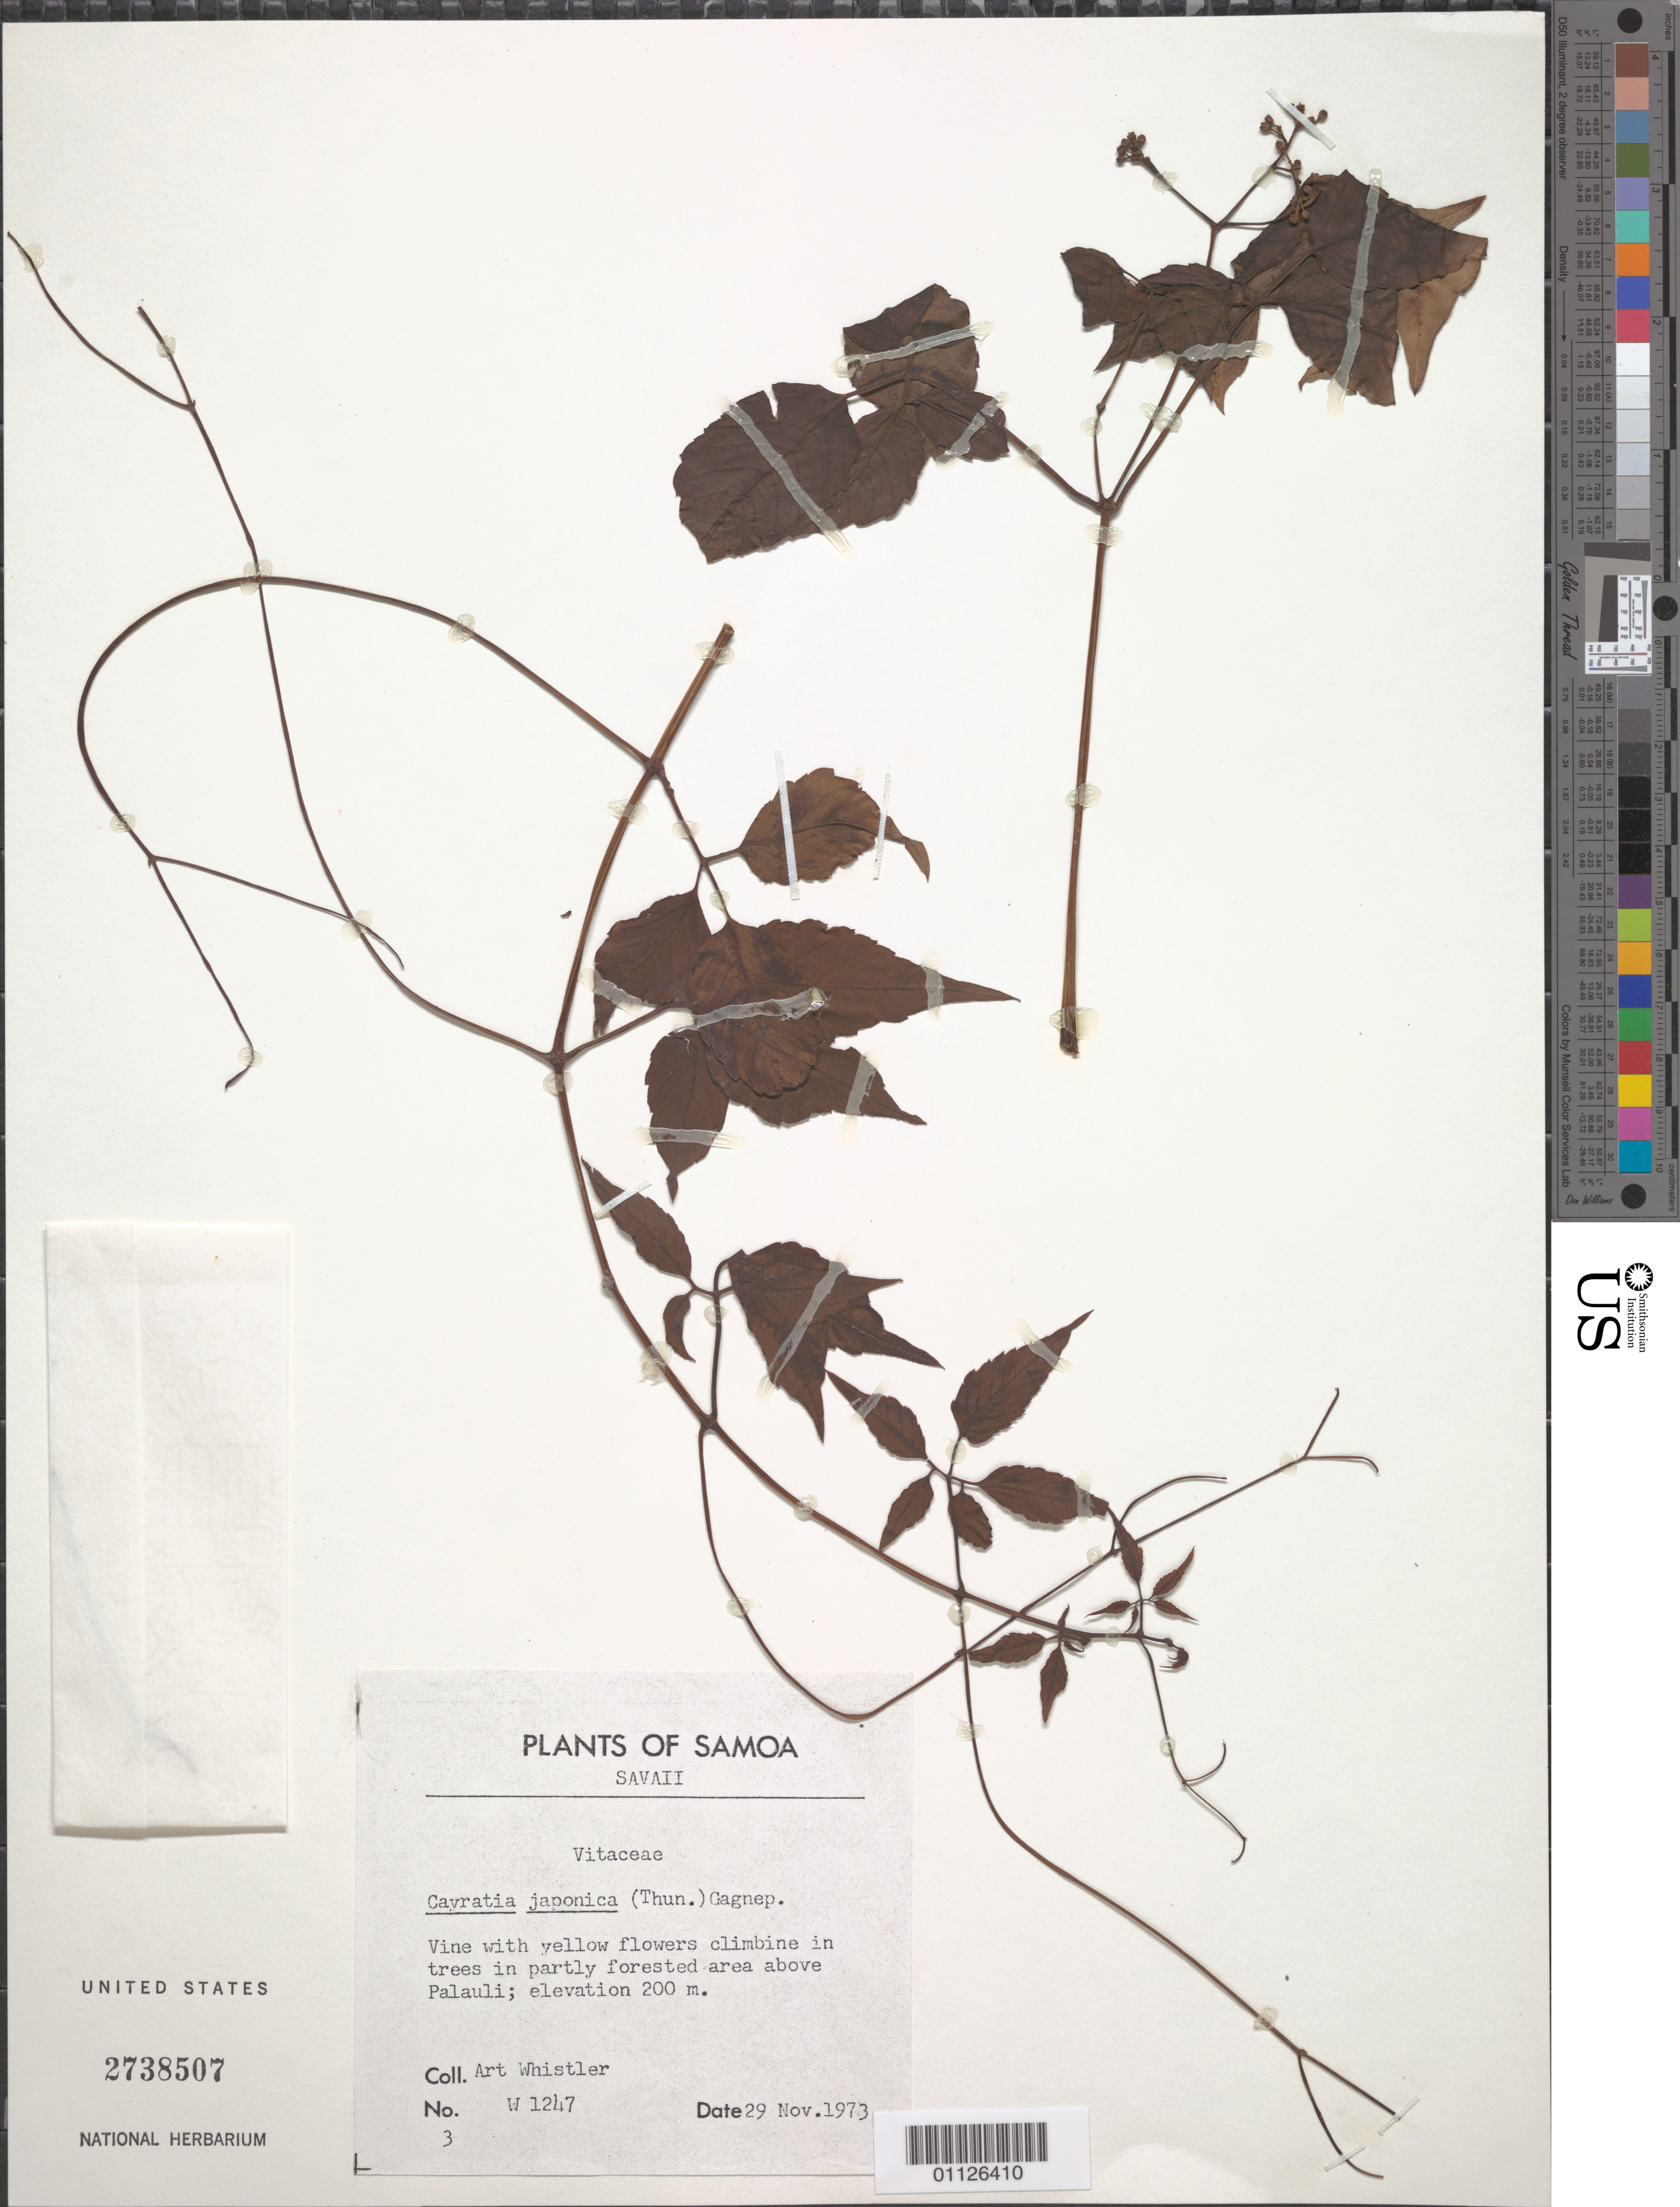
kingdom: Plantae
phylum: Tracheophyta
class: Magnoliopsida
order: Vitales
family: Vitaceae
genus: Cayratia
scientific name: Cayratia japonica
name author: (Thunb.) Gagnep.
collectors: A. Whistler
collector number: W 1247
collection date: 1973-11-29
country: Samoa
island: Savai'i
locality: Savaii. Above Palauli.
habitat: Vine, climbine in trees in partly forested area.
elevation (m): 200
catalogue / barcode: US 2738507